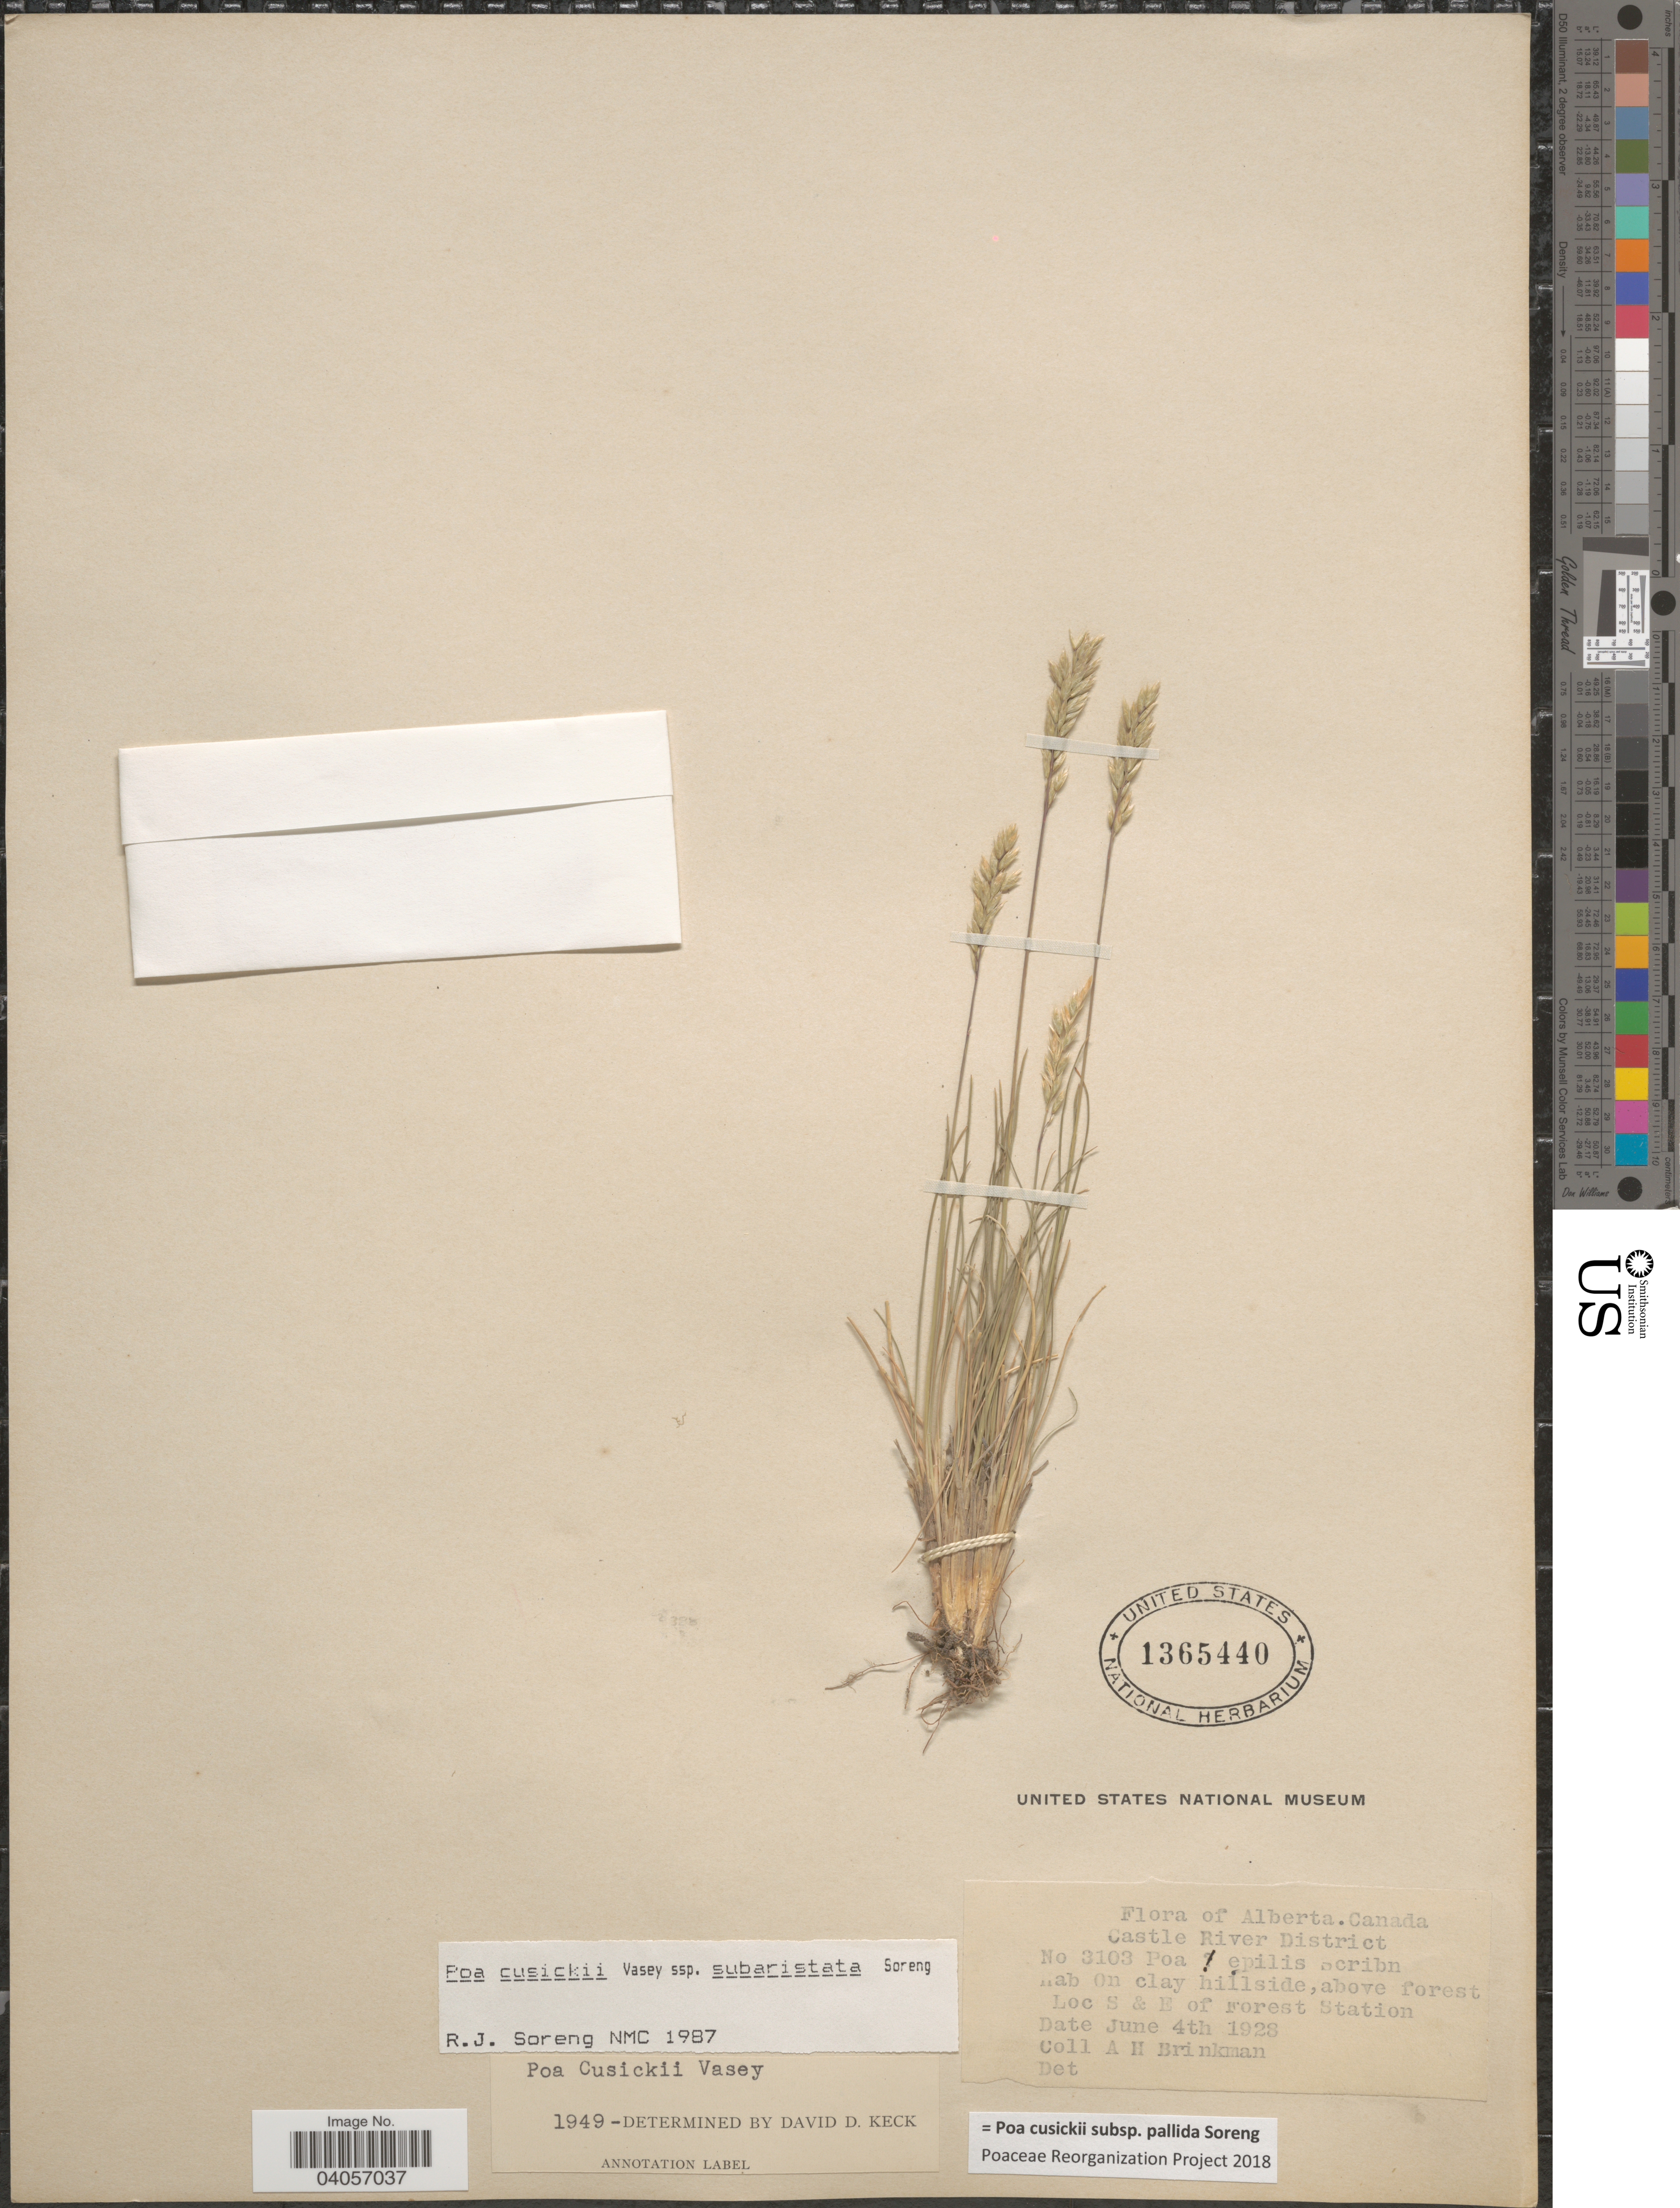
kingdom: Plantae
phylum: Tracheophyta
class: Liliopsida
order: Poales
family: Poaceae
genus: Poa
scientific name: Poa cusickii subsp. pallida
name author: Soreng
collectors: A. Brinkman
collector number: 3103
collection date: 1928-06-04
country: Canada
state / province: Alberta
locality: Castle River District. On clay hillside, above forest S & E of Forest Station.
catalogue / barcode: US 1365440